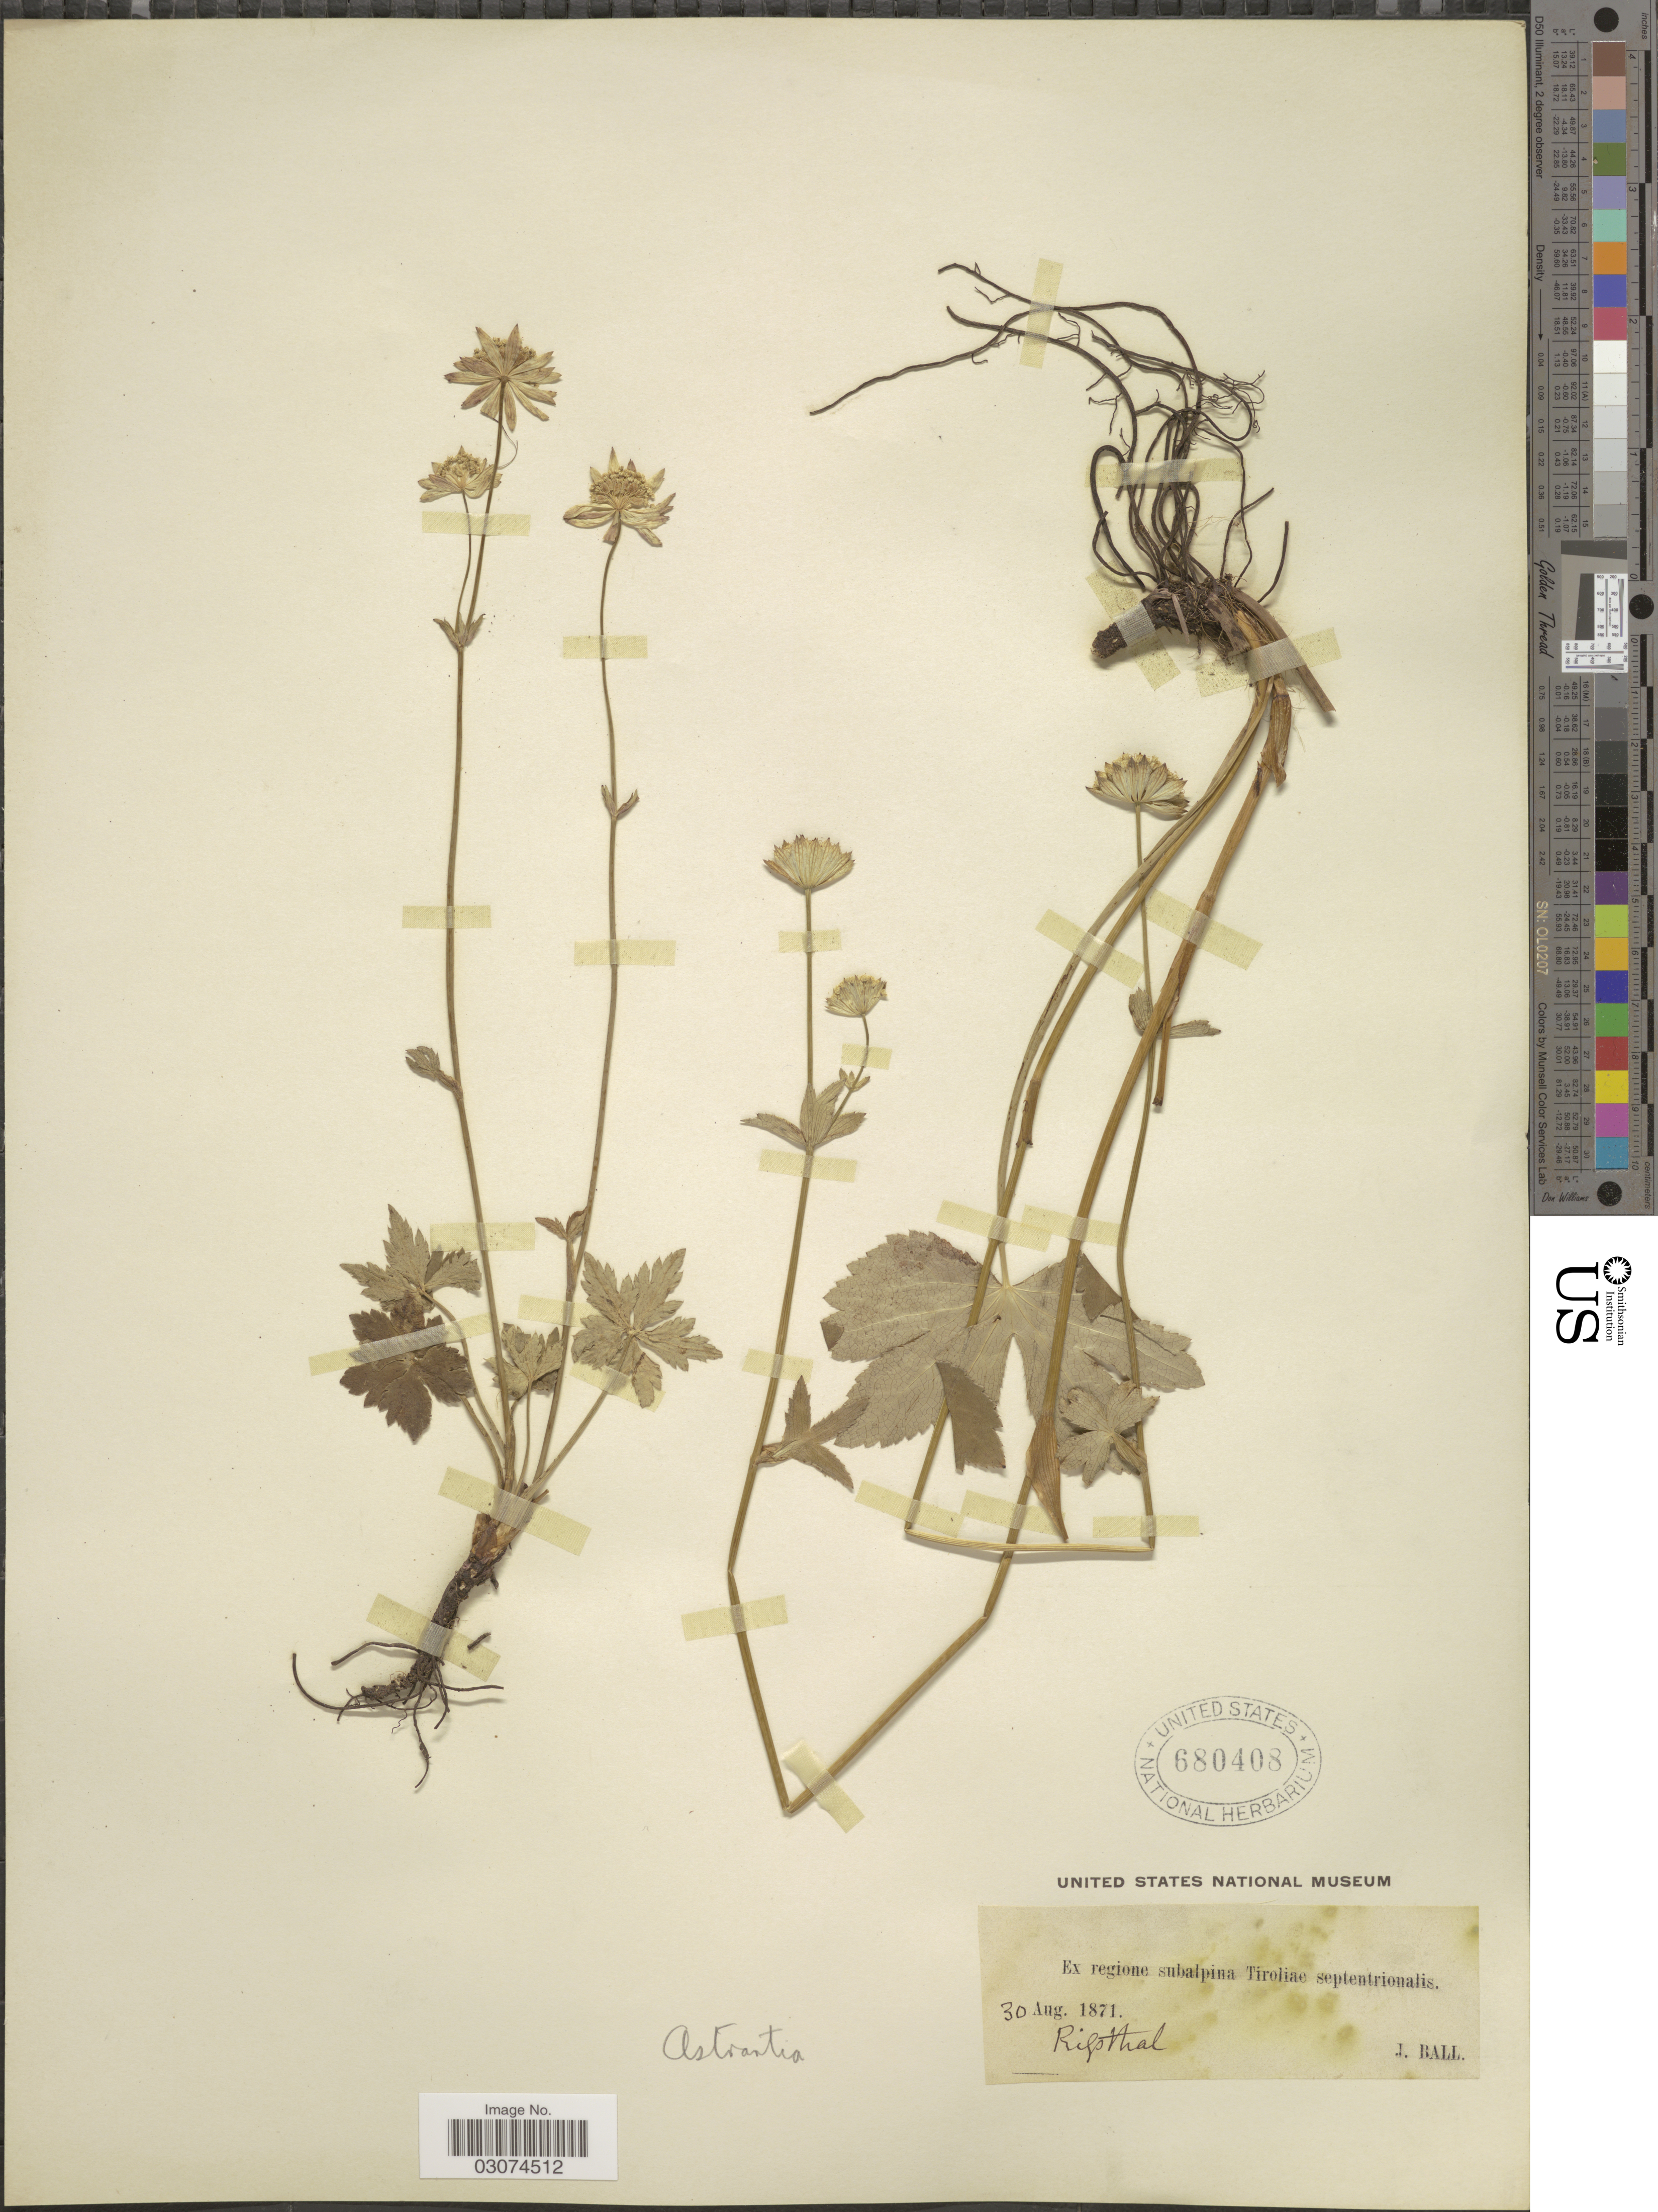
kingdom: Plantae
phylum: Tracheophyta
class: Magnoliopsida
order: Apiales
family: Apiaceae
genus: Astrantia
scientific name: Astrantia sp.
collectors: J. Ball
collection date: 1871-08-30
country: Austria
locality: Ex regione subalpina Tiroliae septentrionalis. Rissthal.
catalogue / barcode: US 680408